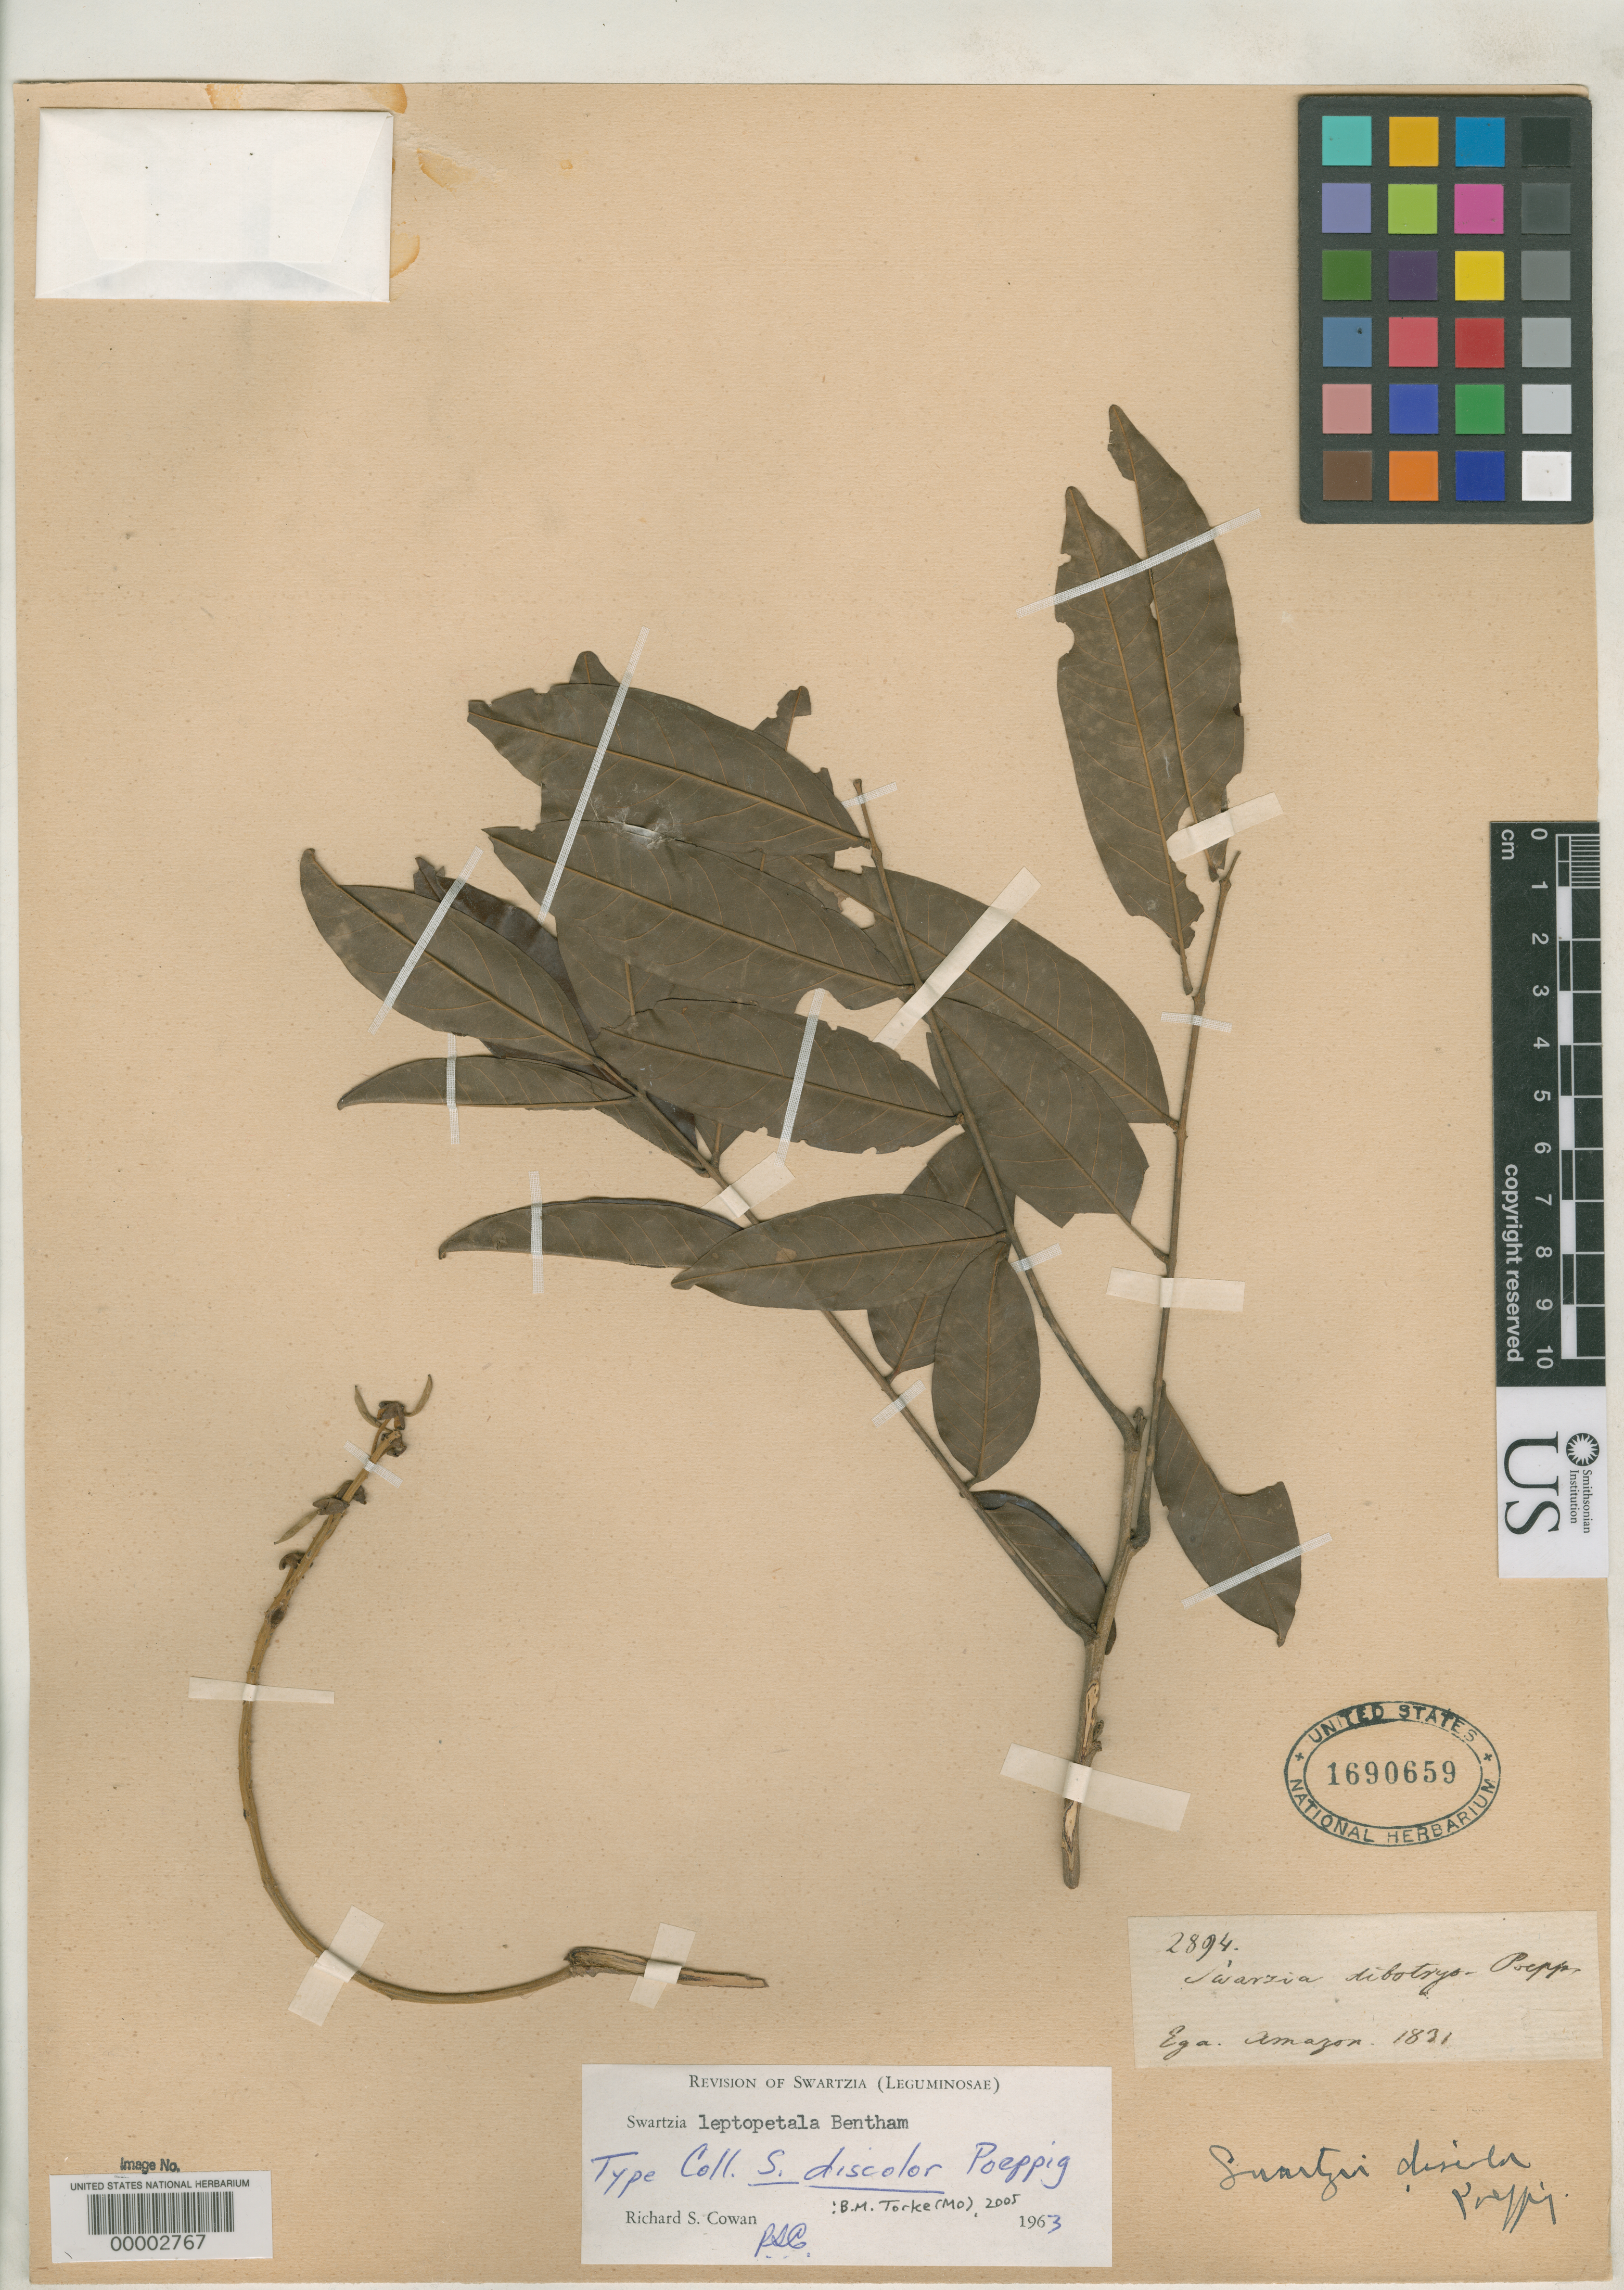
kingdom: Plantae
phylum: Tracheophyta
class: Magnoliopsida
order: Fabales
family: Fabaceae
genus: Swartzia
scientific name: Swartzia discolor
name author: Poepp. & Endl.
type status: Isotype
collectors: E. F. Poeppig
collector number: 2894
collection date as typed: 1831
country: Brazil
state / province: Amazonas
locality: Ega [=Tefé]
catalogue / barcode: US 1690659